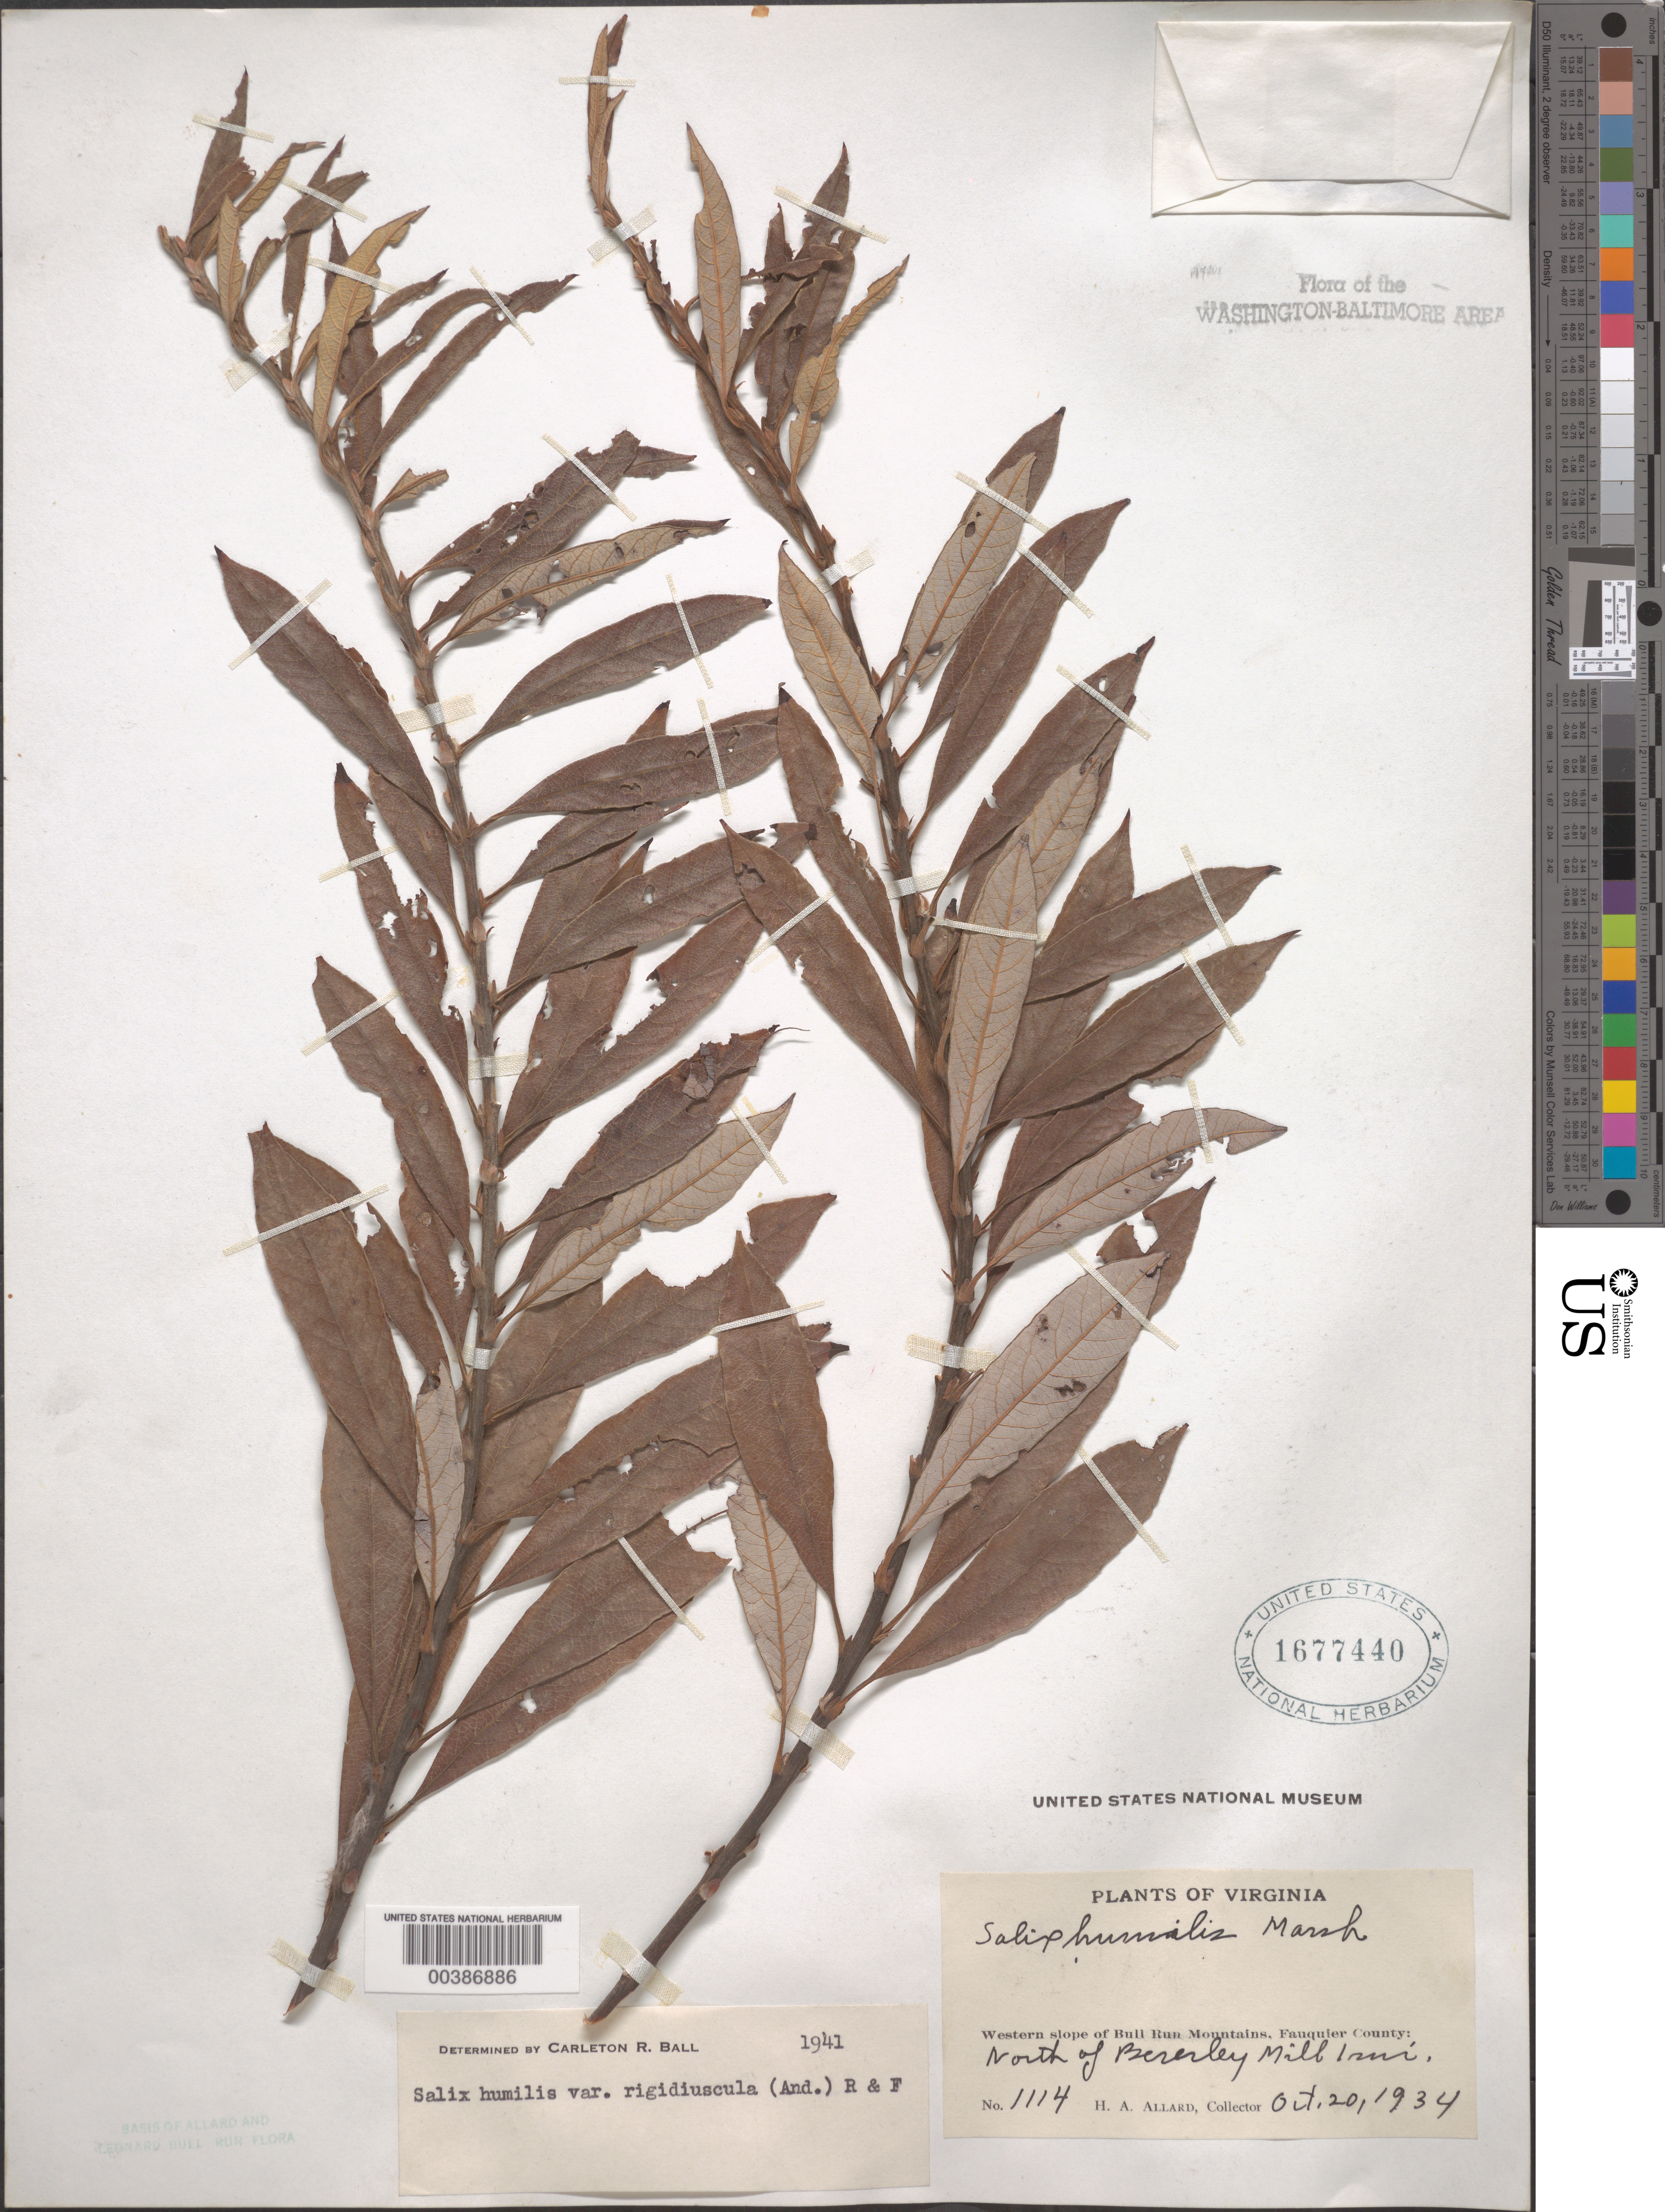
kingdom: Plantae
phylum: Tracheophyta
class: Magnoliopsida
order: Malpighiales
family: Salicaceae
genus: Salix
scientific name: Salix humilis var. rigidiuscula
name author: (Andersson) B.L. Rob. & Fernald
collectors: H. A. Allard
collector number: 1114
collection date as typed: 20 Oct 1934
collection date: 1934-10-20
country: United States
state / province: Virginia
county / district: Fauquier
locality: North of Beverley Mill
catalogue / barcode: US 1677440